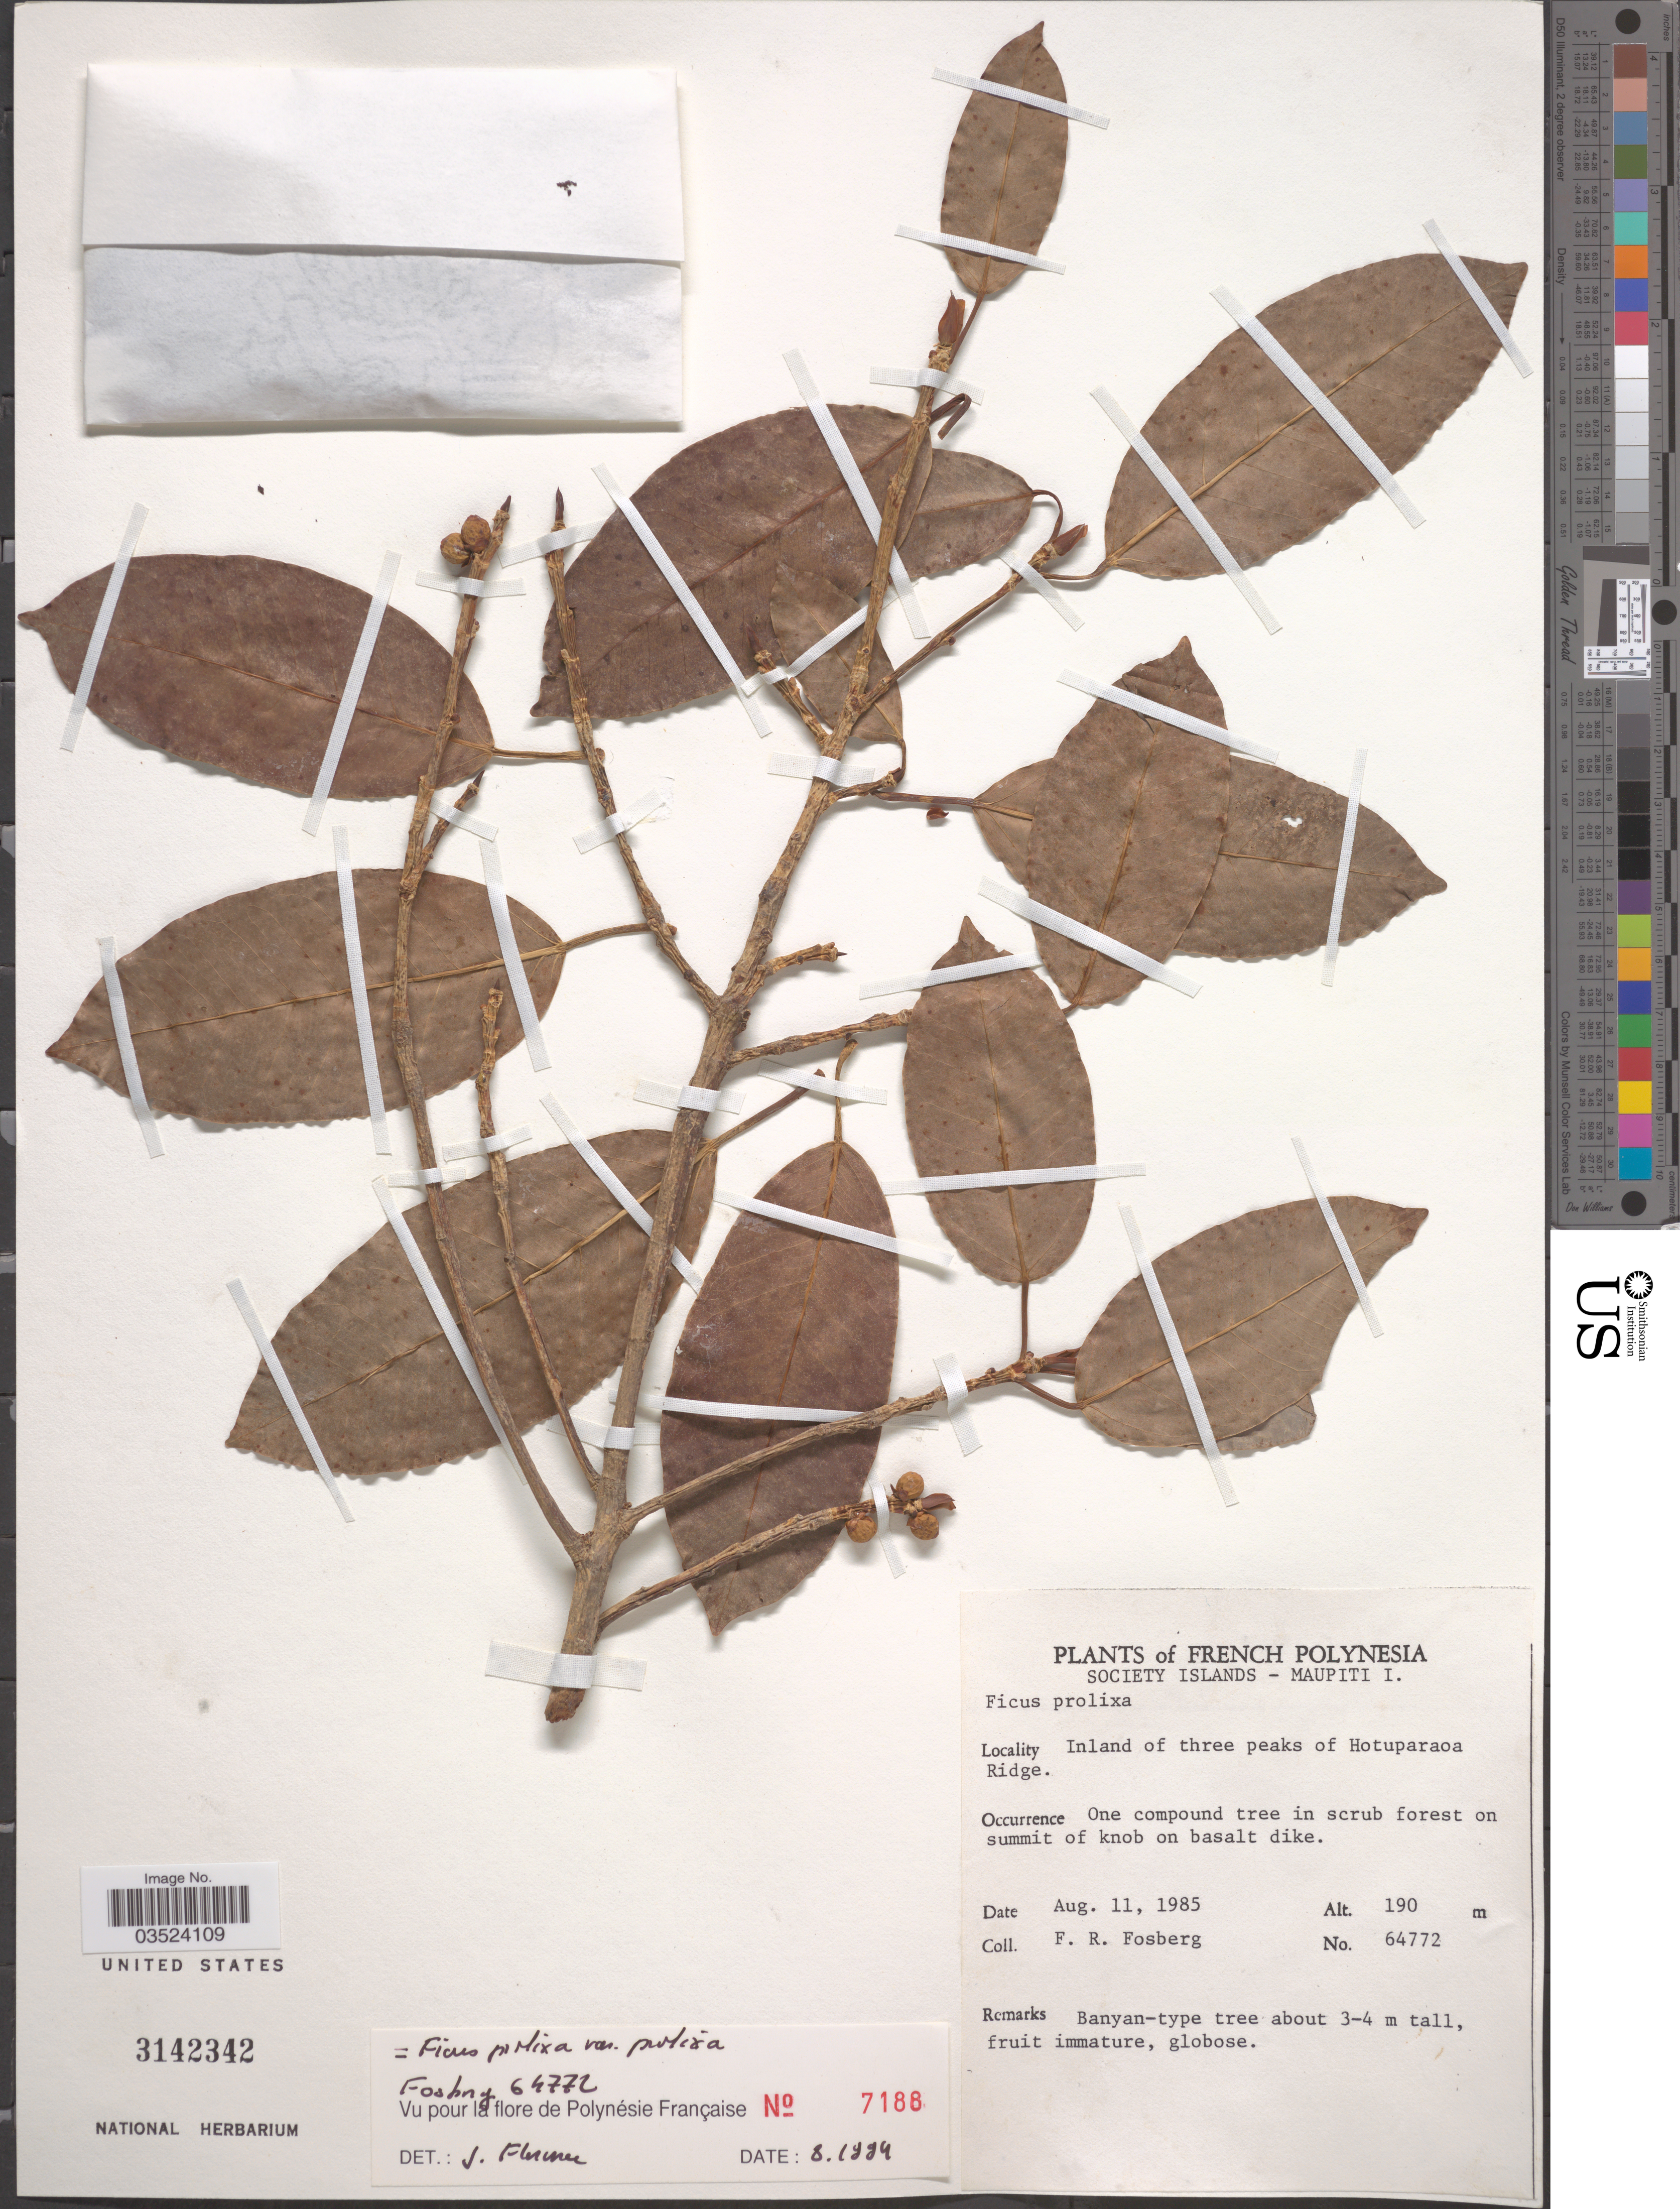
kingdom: Plantae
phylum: Tracheophyta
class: Magnoliopsida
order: Rosales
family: Moraceae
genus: Ficus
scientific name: Ficus prolixa var. prolixa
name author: G. Forst.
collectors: F. R. Fosberg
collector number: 64772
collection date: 1985-08-11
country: French Polynesia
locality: Society Islands - Maupiti I. Inland of three peaks of Hotuparaoa Ridge.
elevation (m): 190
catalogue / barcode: US 3142342